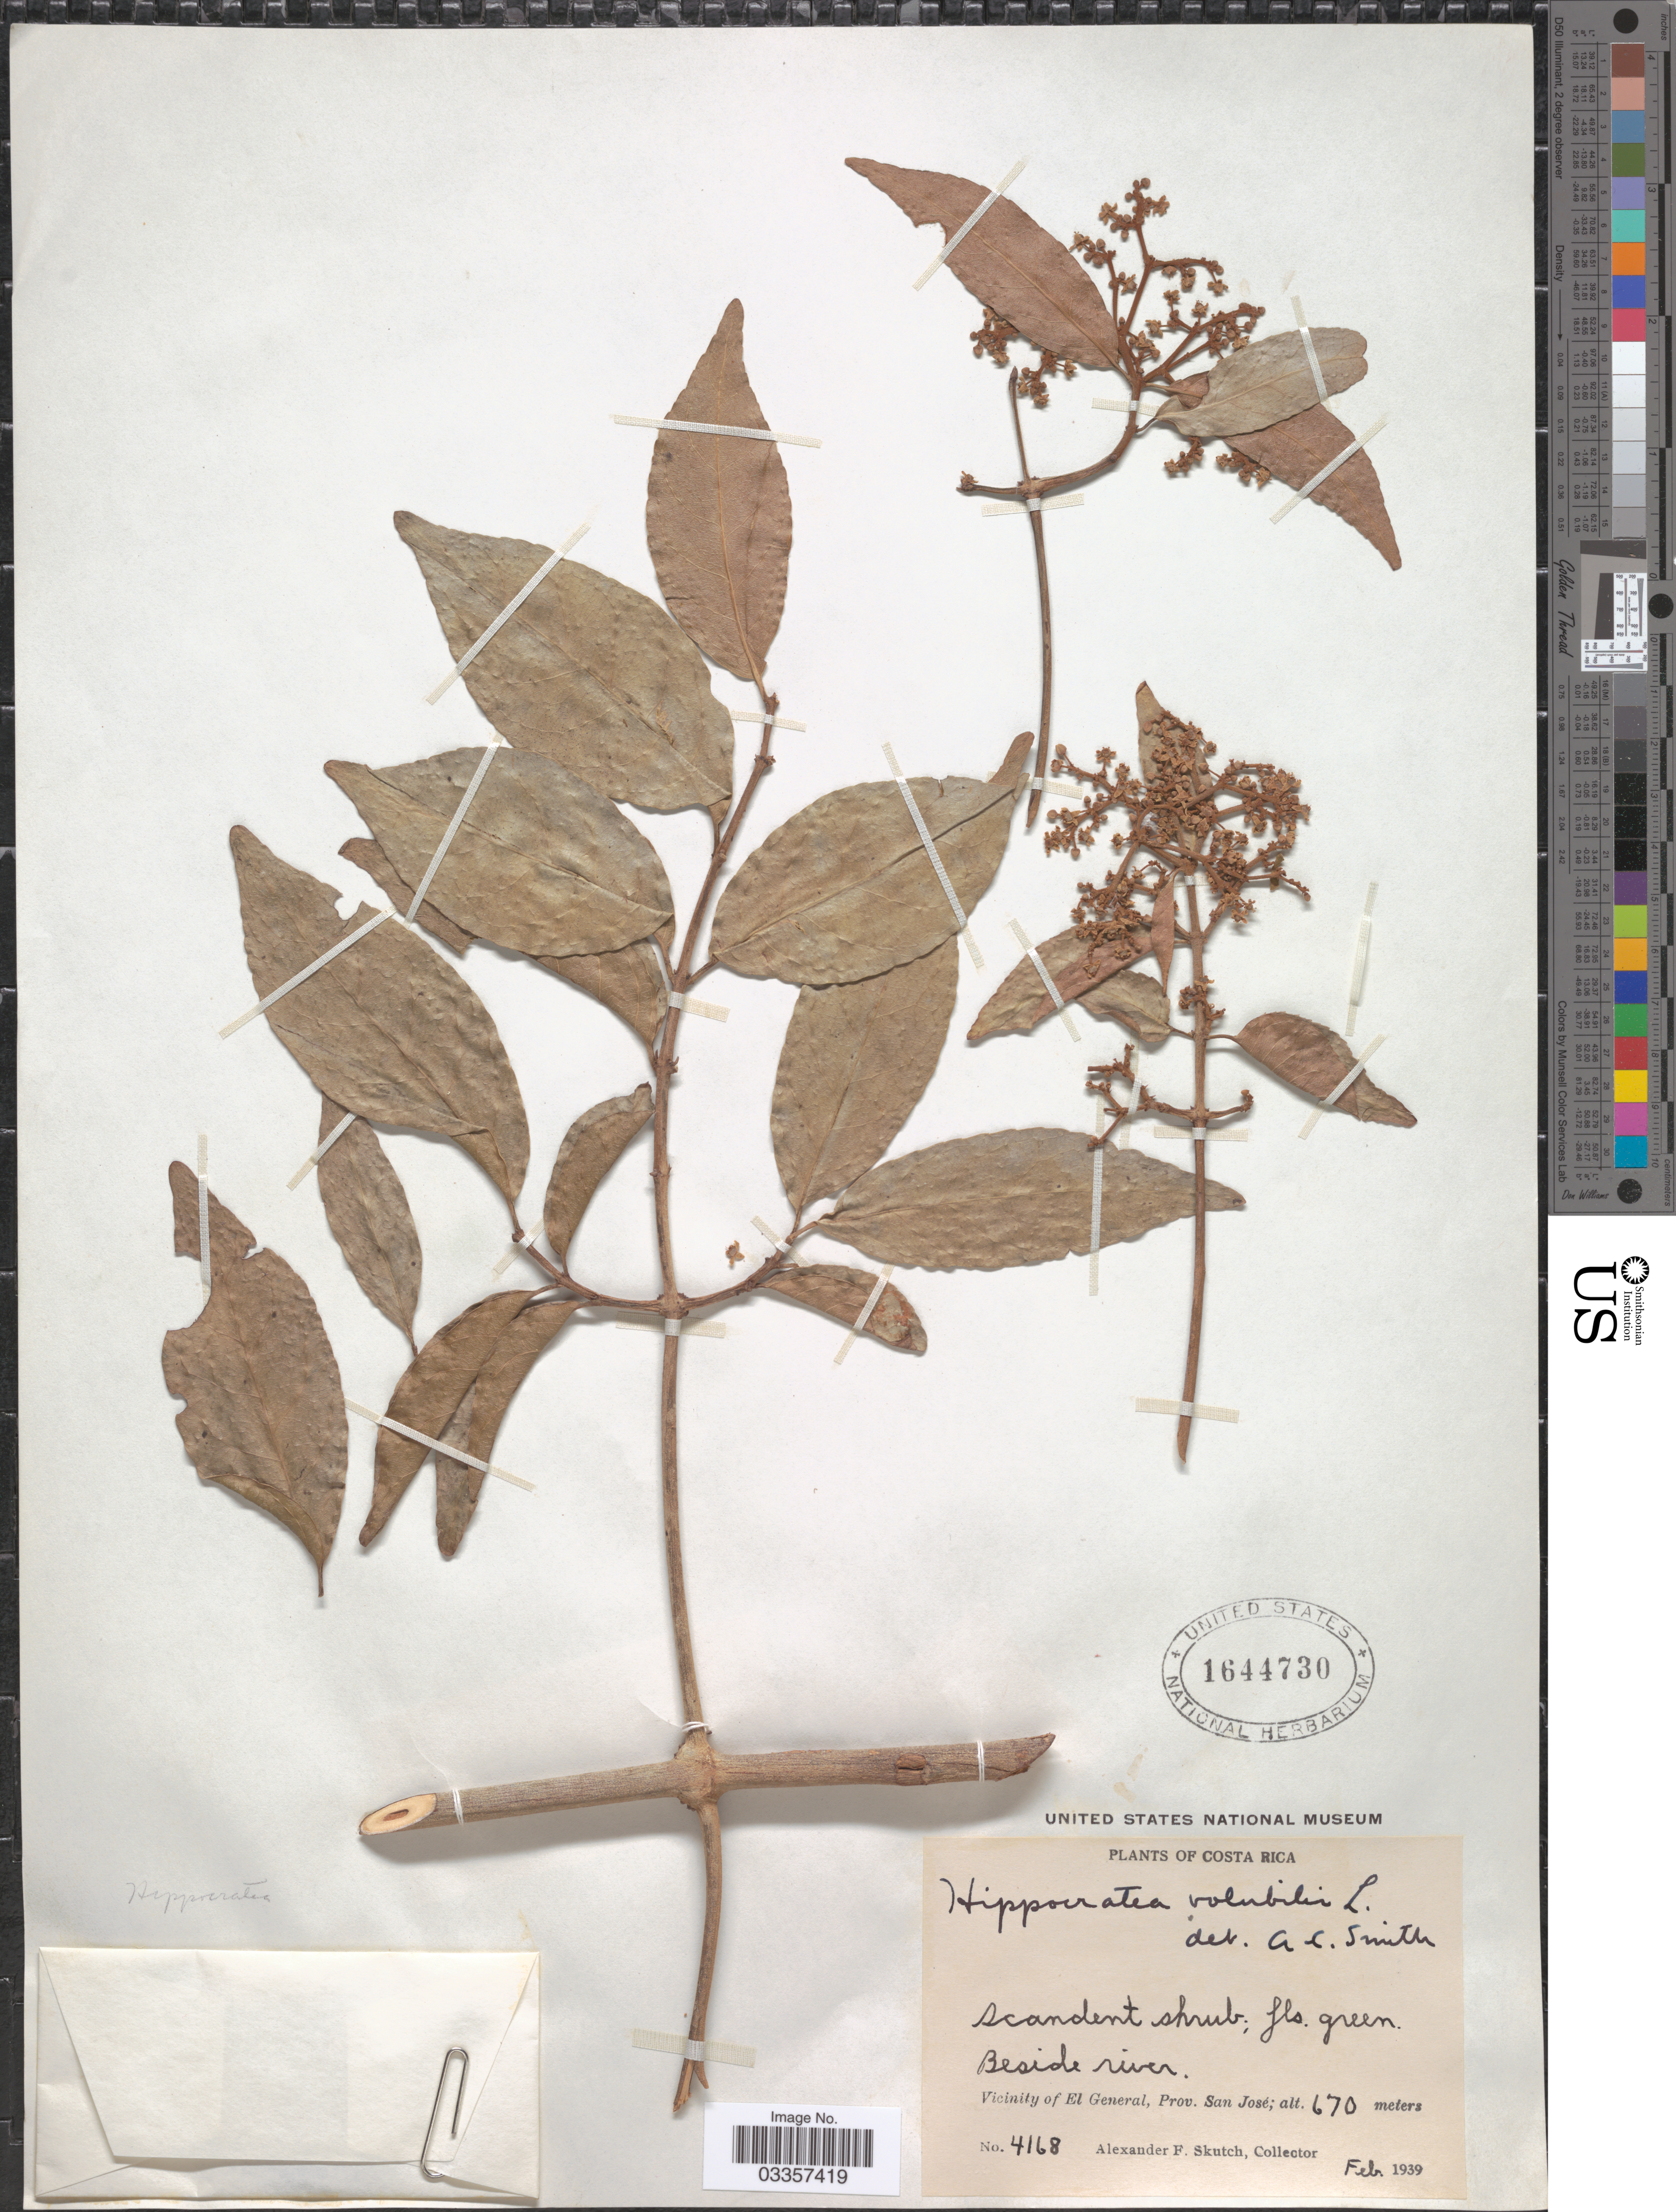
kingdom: Plantae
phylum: Tracheophyta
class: Magnoliopsida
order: Celastrales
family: Celastraceae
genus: Hippocratea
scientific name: Hippocratea volubilis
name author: L.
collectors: A. F. Skutch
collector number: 4168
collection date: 1939-02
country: Costa Rica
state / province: San José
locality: Beside river. Vicinity of El General.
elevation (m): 670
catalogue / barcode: US 1644730